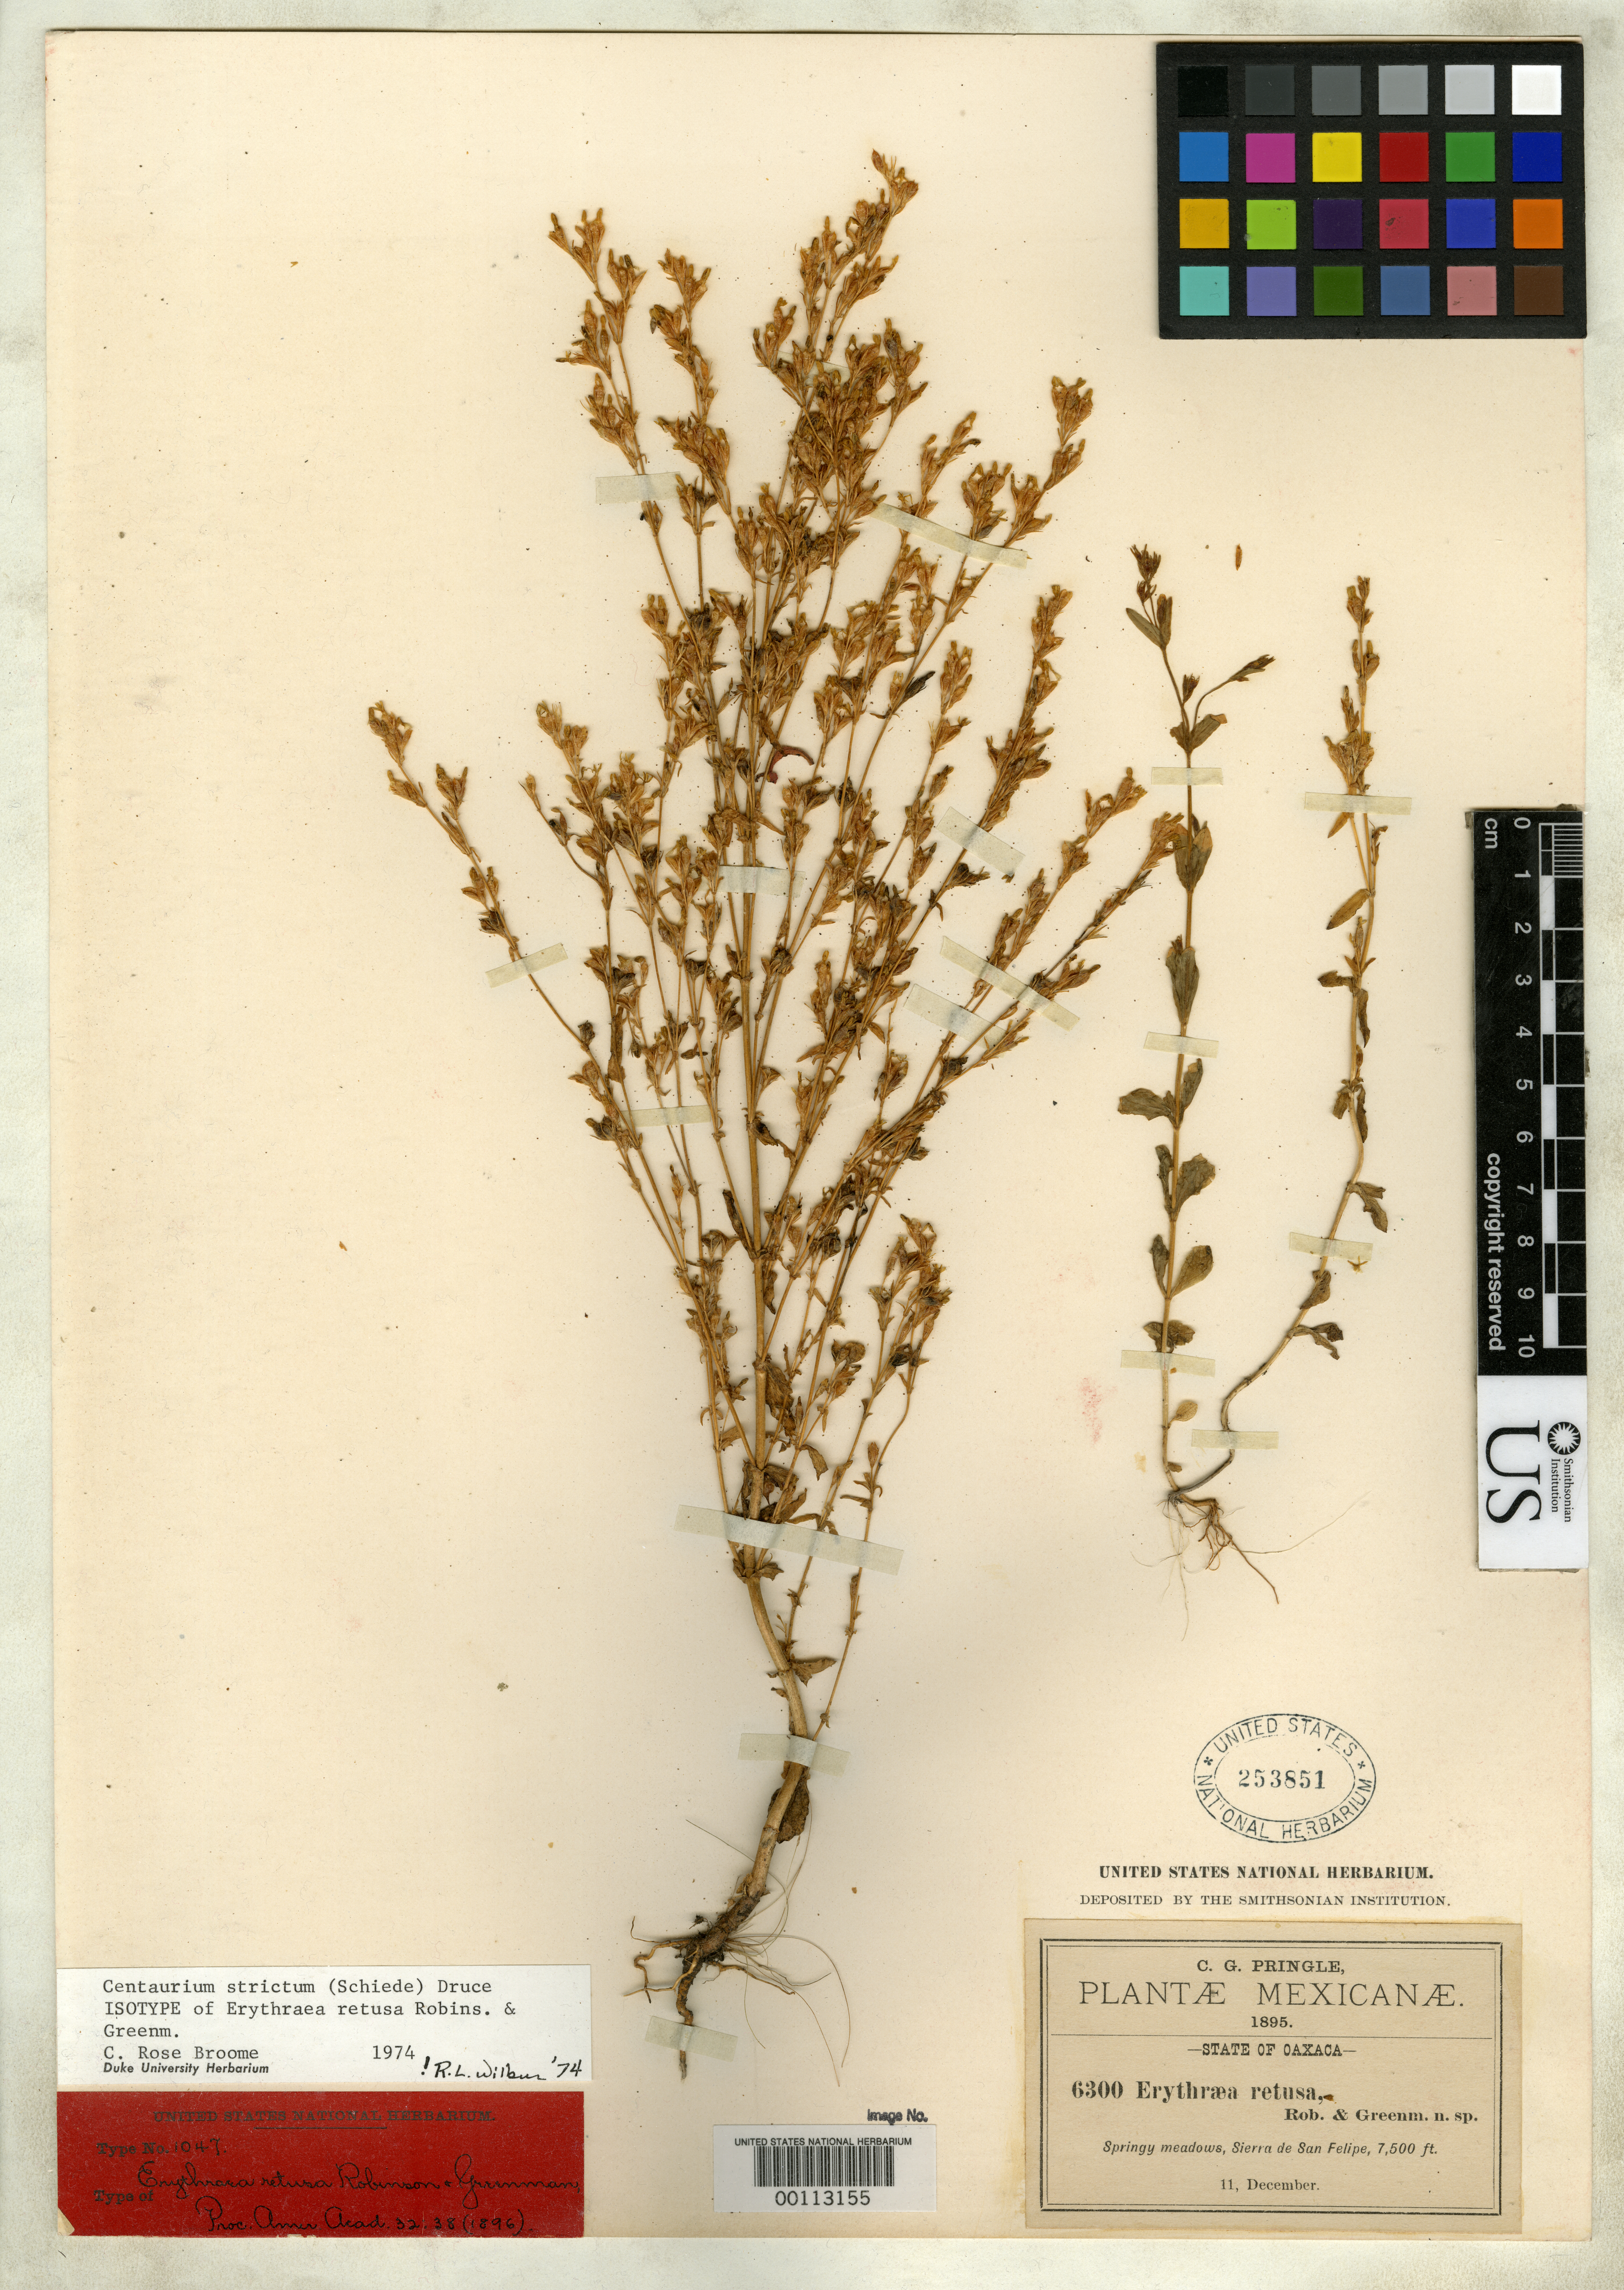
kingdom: Plantae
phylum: Tracheophyta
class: Magnoliopsida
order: Gentianales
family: Gentianaceae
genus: Erythraea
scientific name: Erythraea retusa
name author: B.L. Rob. & Greenm.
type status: Isotype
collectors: C. G. Pringle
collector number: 6300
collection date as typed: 11 Dec 1895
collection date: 1895-12-11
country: Mexico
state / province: Oaxaca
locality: Sierra de San Felipe.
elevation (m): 2286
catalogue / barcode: US 253851